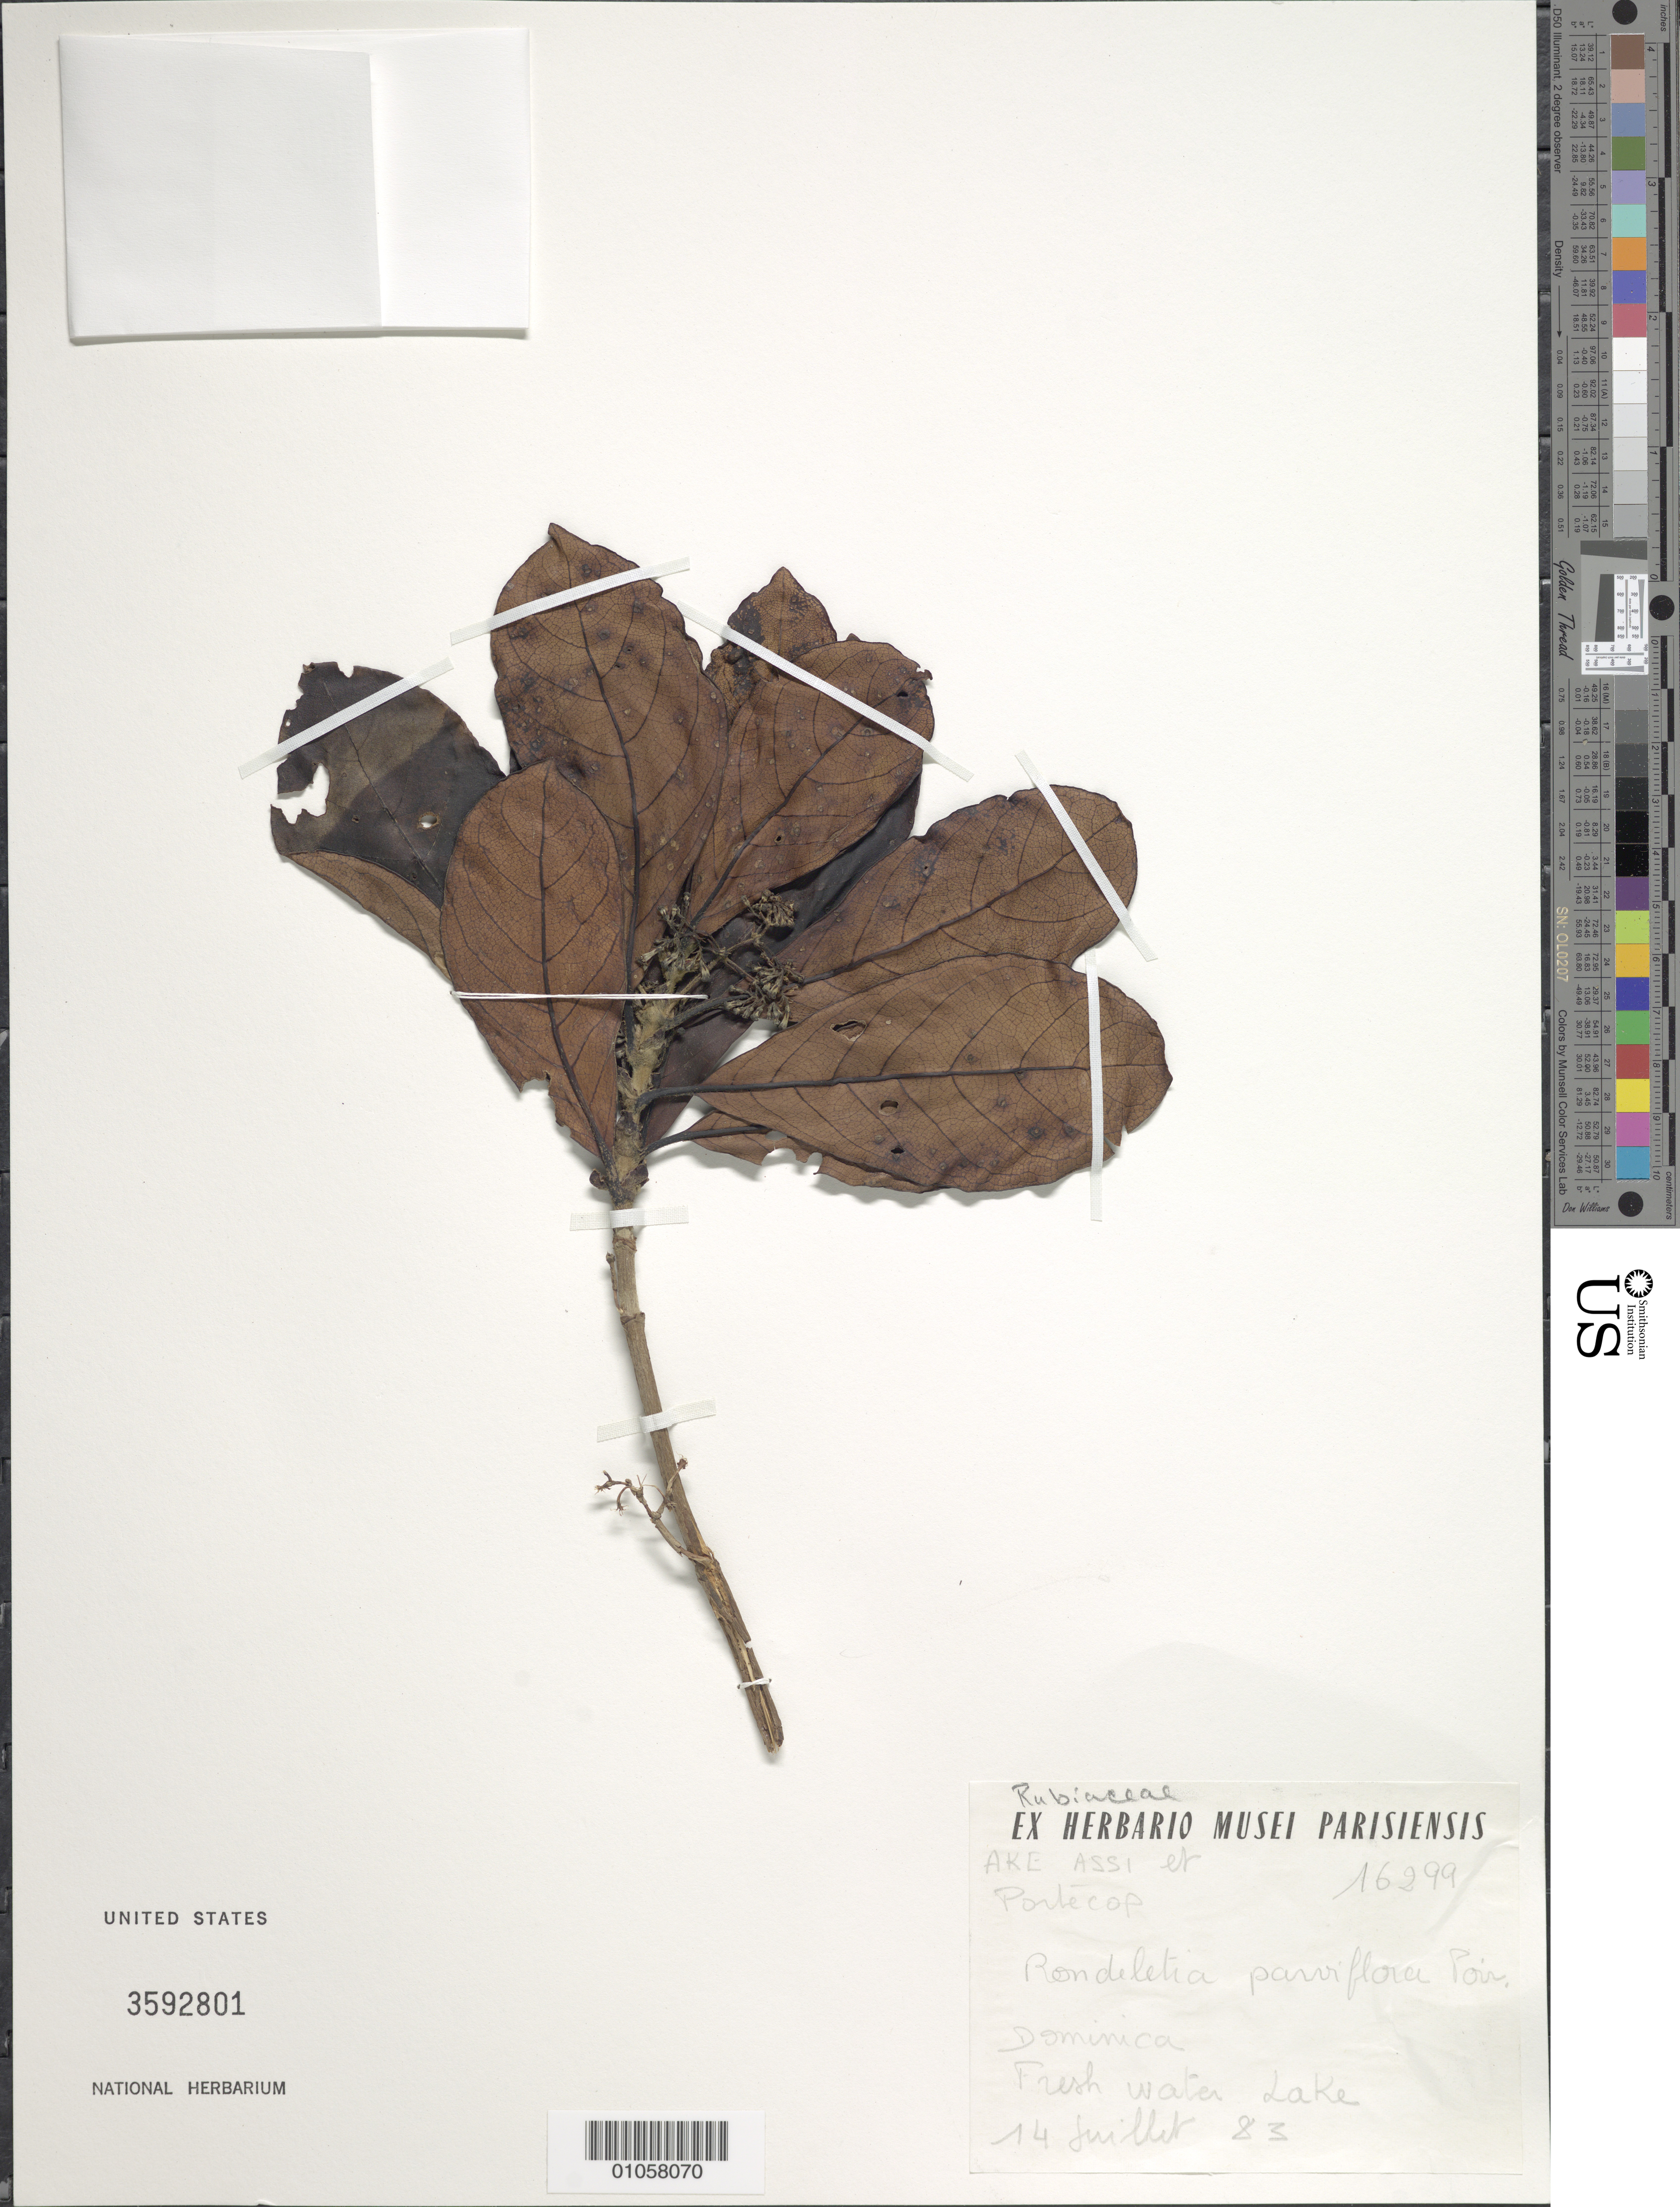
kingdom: Plantae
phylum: Tracheophyta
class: Magnoliopsida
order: Gentianales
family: Rubiaceae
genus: Rondeletia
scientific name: Rondeletia parviflora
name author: Poir.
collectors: A. Ake & -. Portecop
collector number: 16299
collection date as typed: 14 Jul 1983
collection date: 1983-07-14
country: Dominica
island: Dominica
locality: Fresh Water Lake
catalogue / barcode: US 3592801